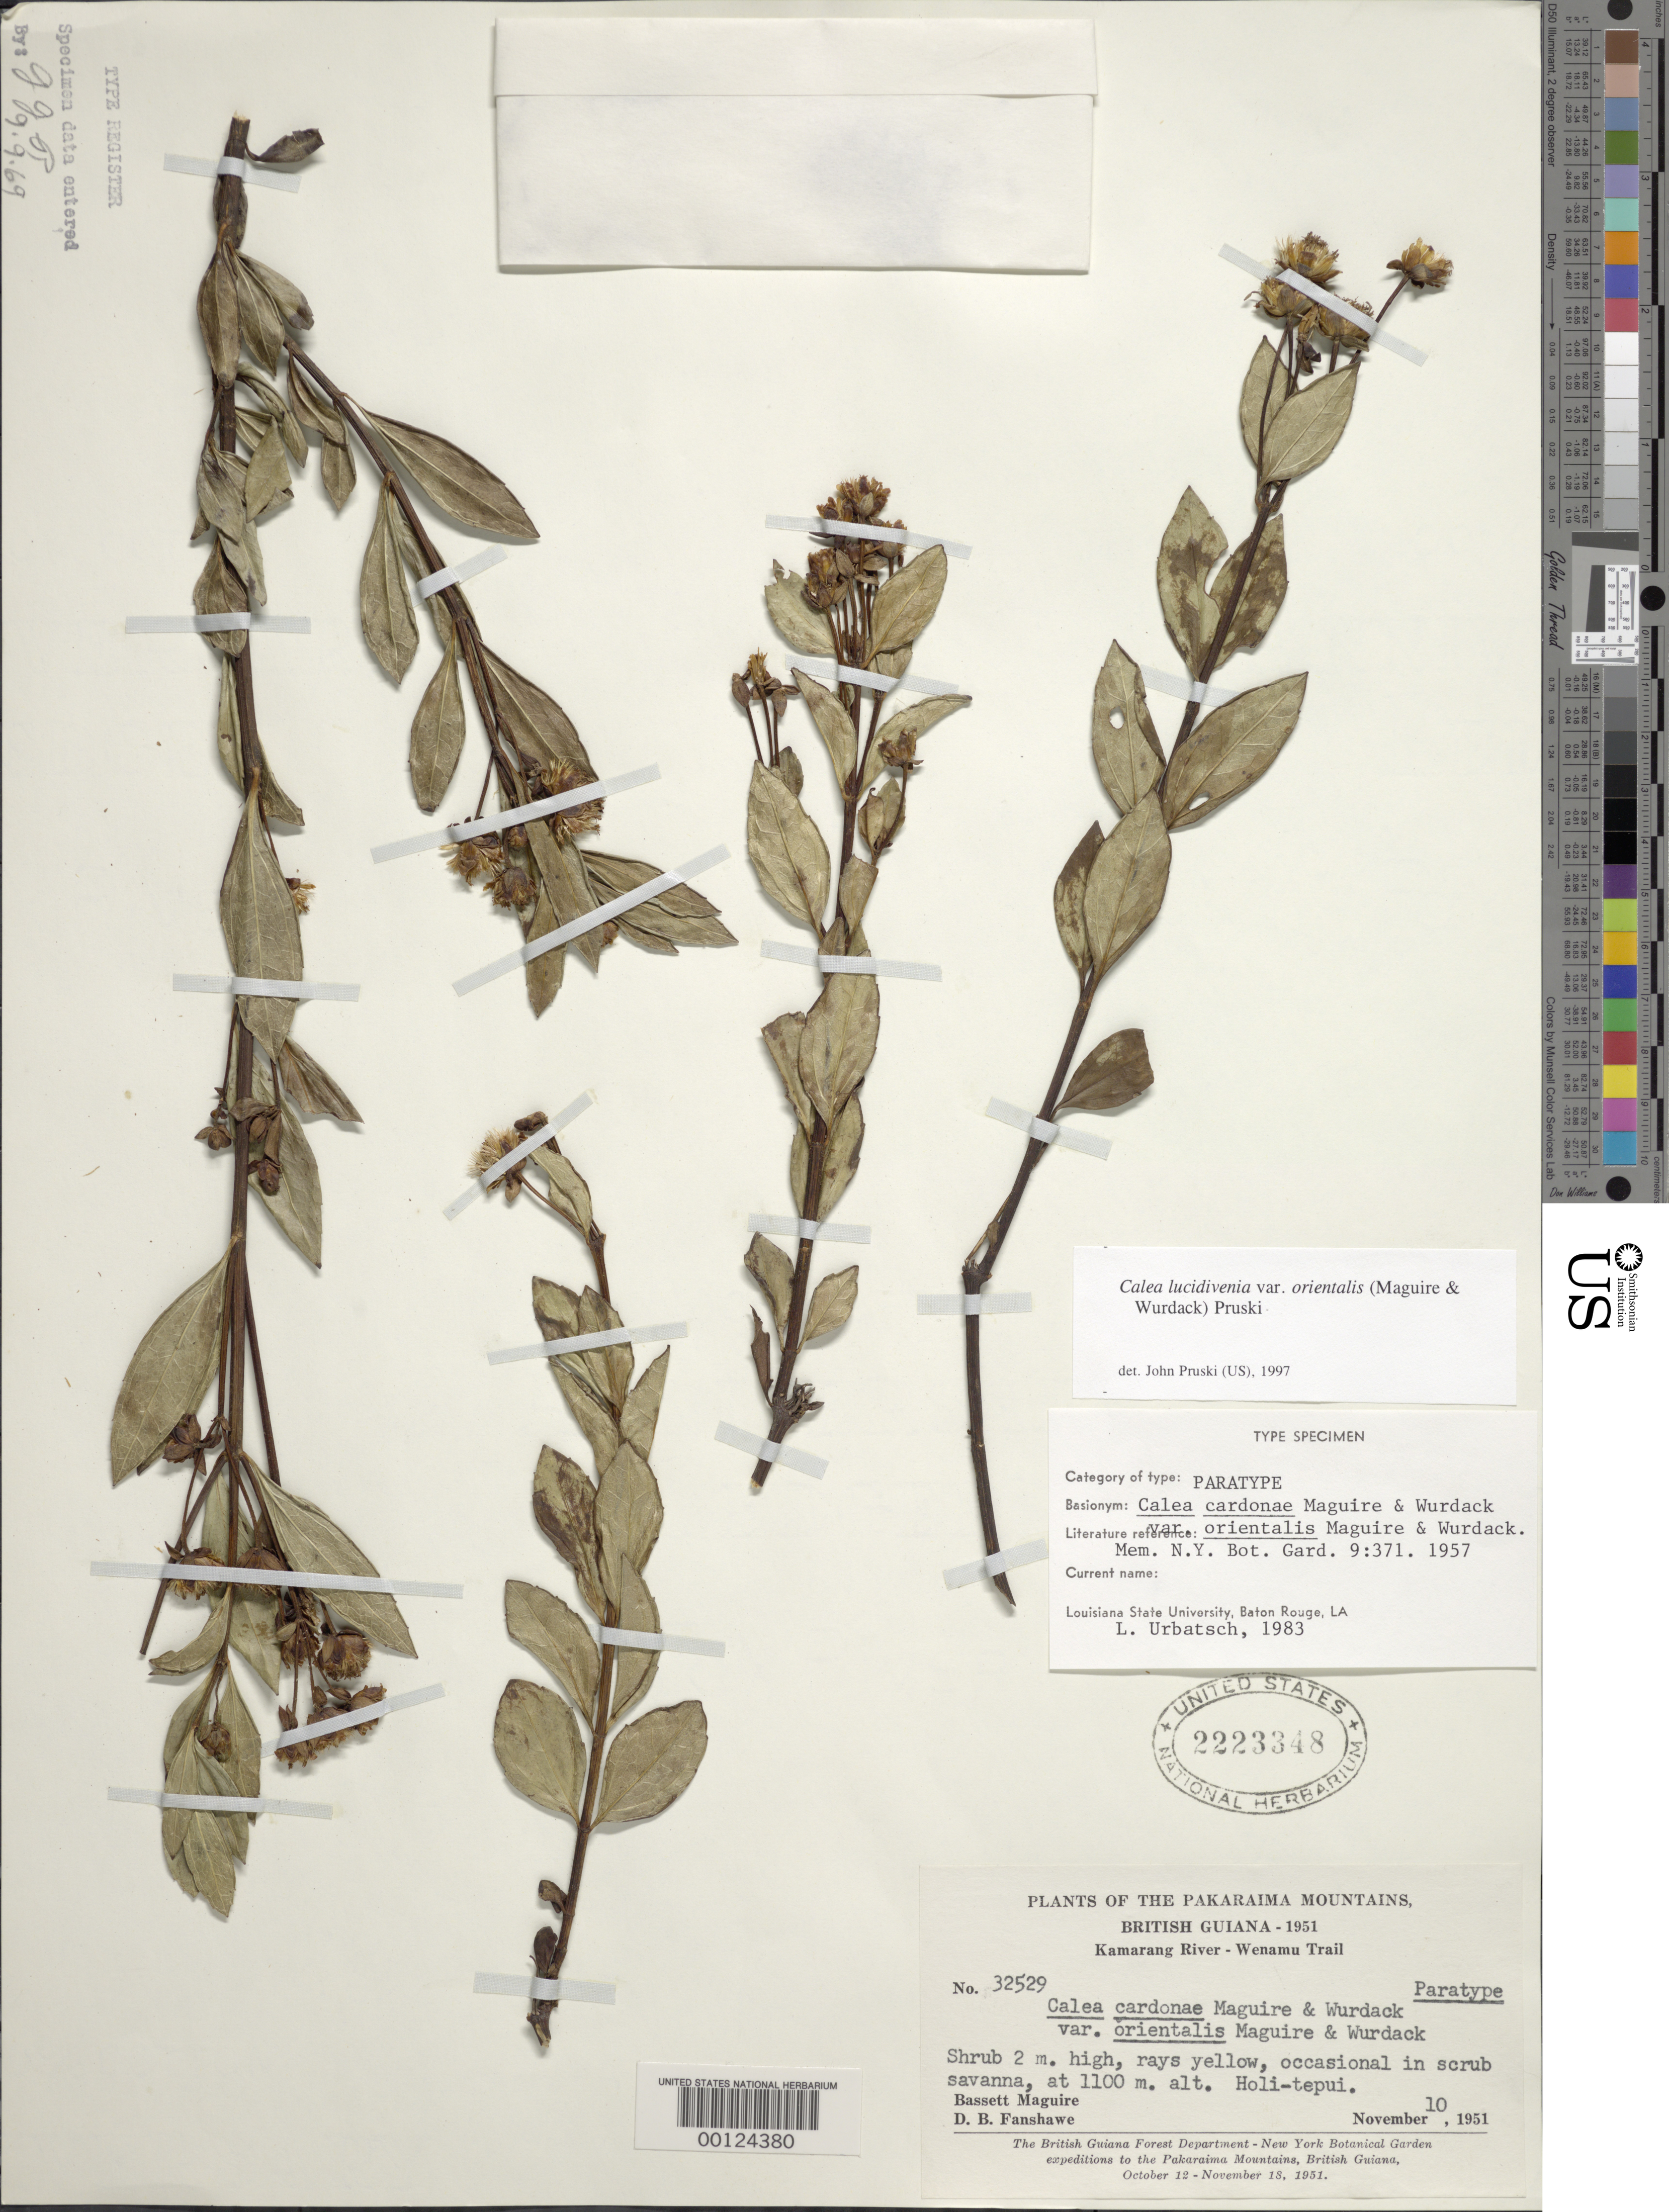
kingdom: Plantae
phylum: Tracheophyta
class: Magnoliopsida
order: Asterales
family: Asteraceae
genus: Calea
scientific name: Calea lucidivenia var. orientalis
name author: (Maguire & Wurdack) Pruski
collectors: B. Maguire & D. B. Fanshawe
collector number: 32529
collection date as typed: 10 Nov 1951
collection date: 1951-11-10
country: Guyana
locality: Kamarang river, wenamu trail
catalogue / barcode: US 2223348